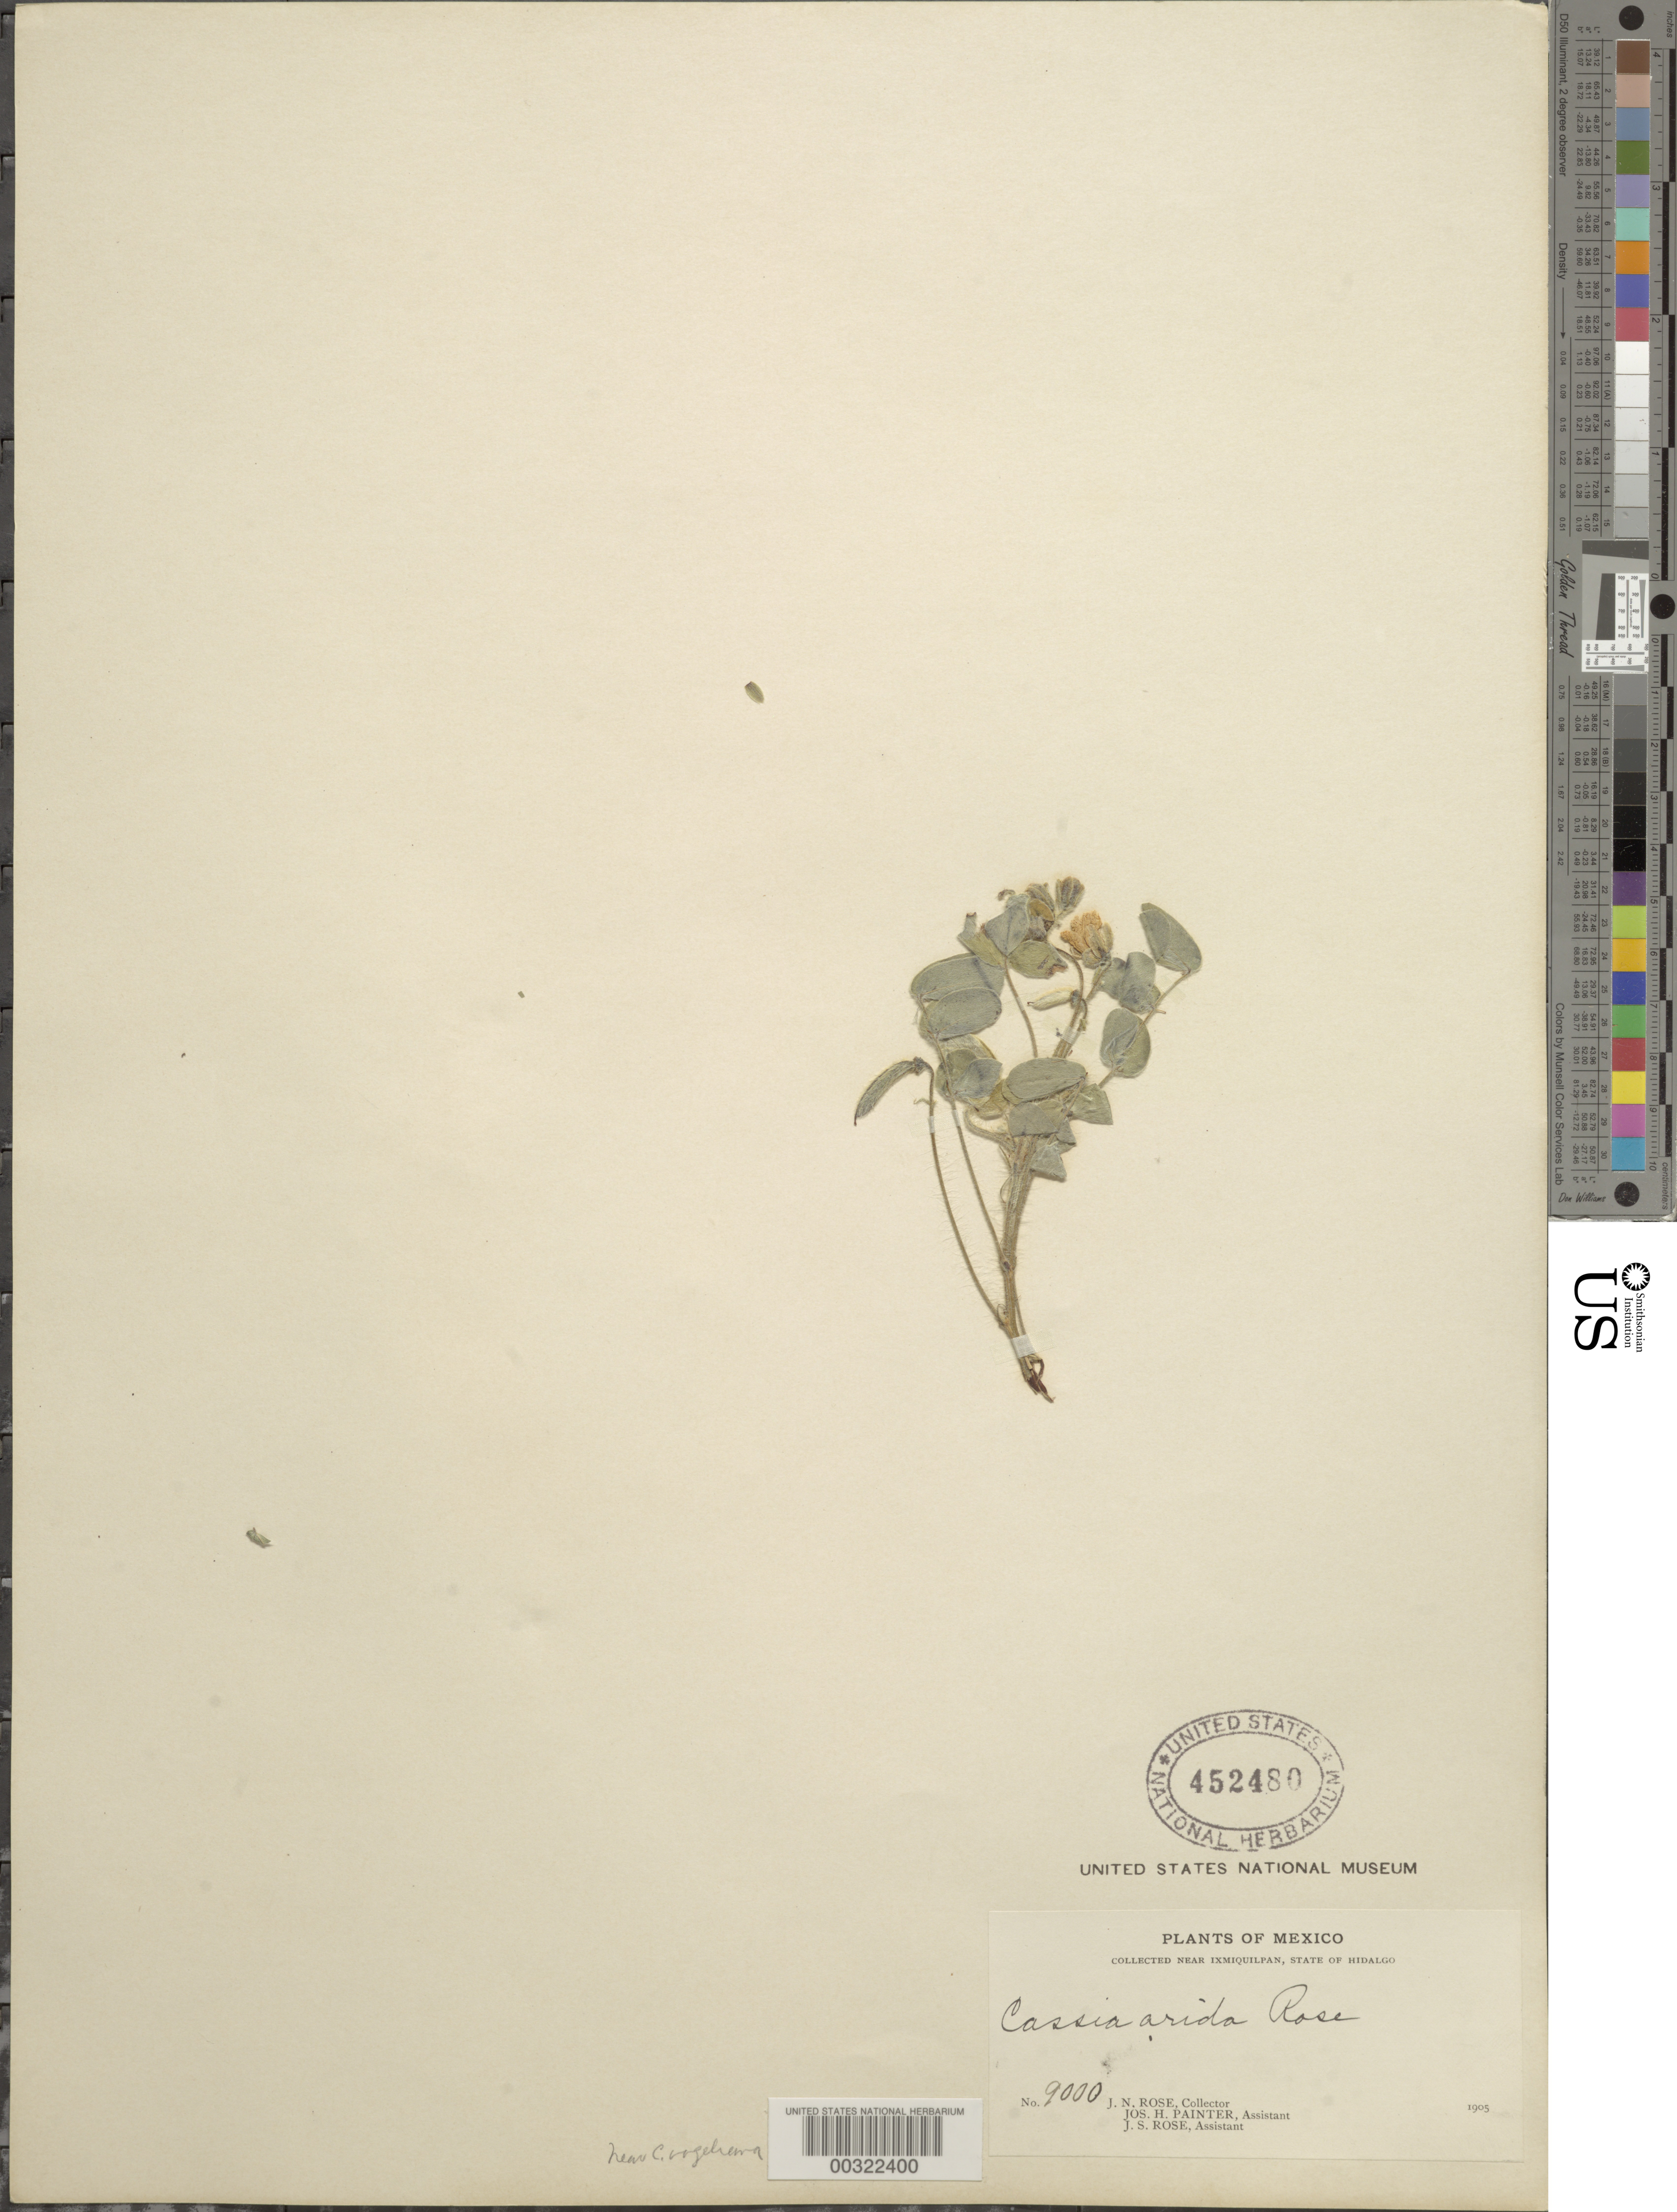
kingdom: Plantae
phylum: Tracheophyta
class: Magnoliopsida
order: Fabales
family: Fabaceae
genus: Senna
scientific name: Senna arida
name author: (Rose) H.S. Irwin & Barneby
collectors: J. N. Rose, J. H. Painter & J. S. Rose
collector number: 9000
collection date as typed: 1905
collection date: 1905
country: Mexico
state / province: Hidalgo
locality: Near Ixmiquilpan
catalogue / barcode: US 452480